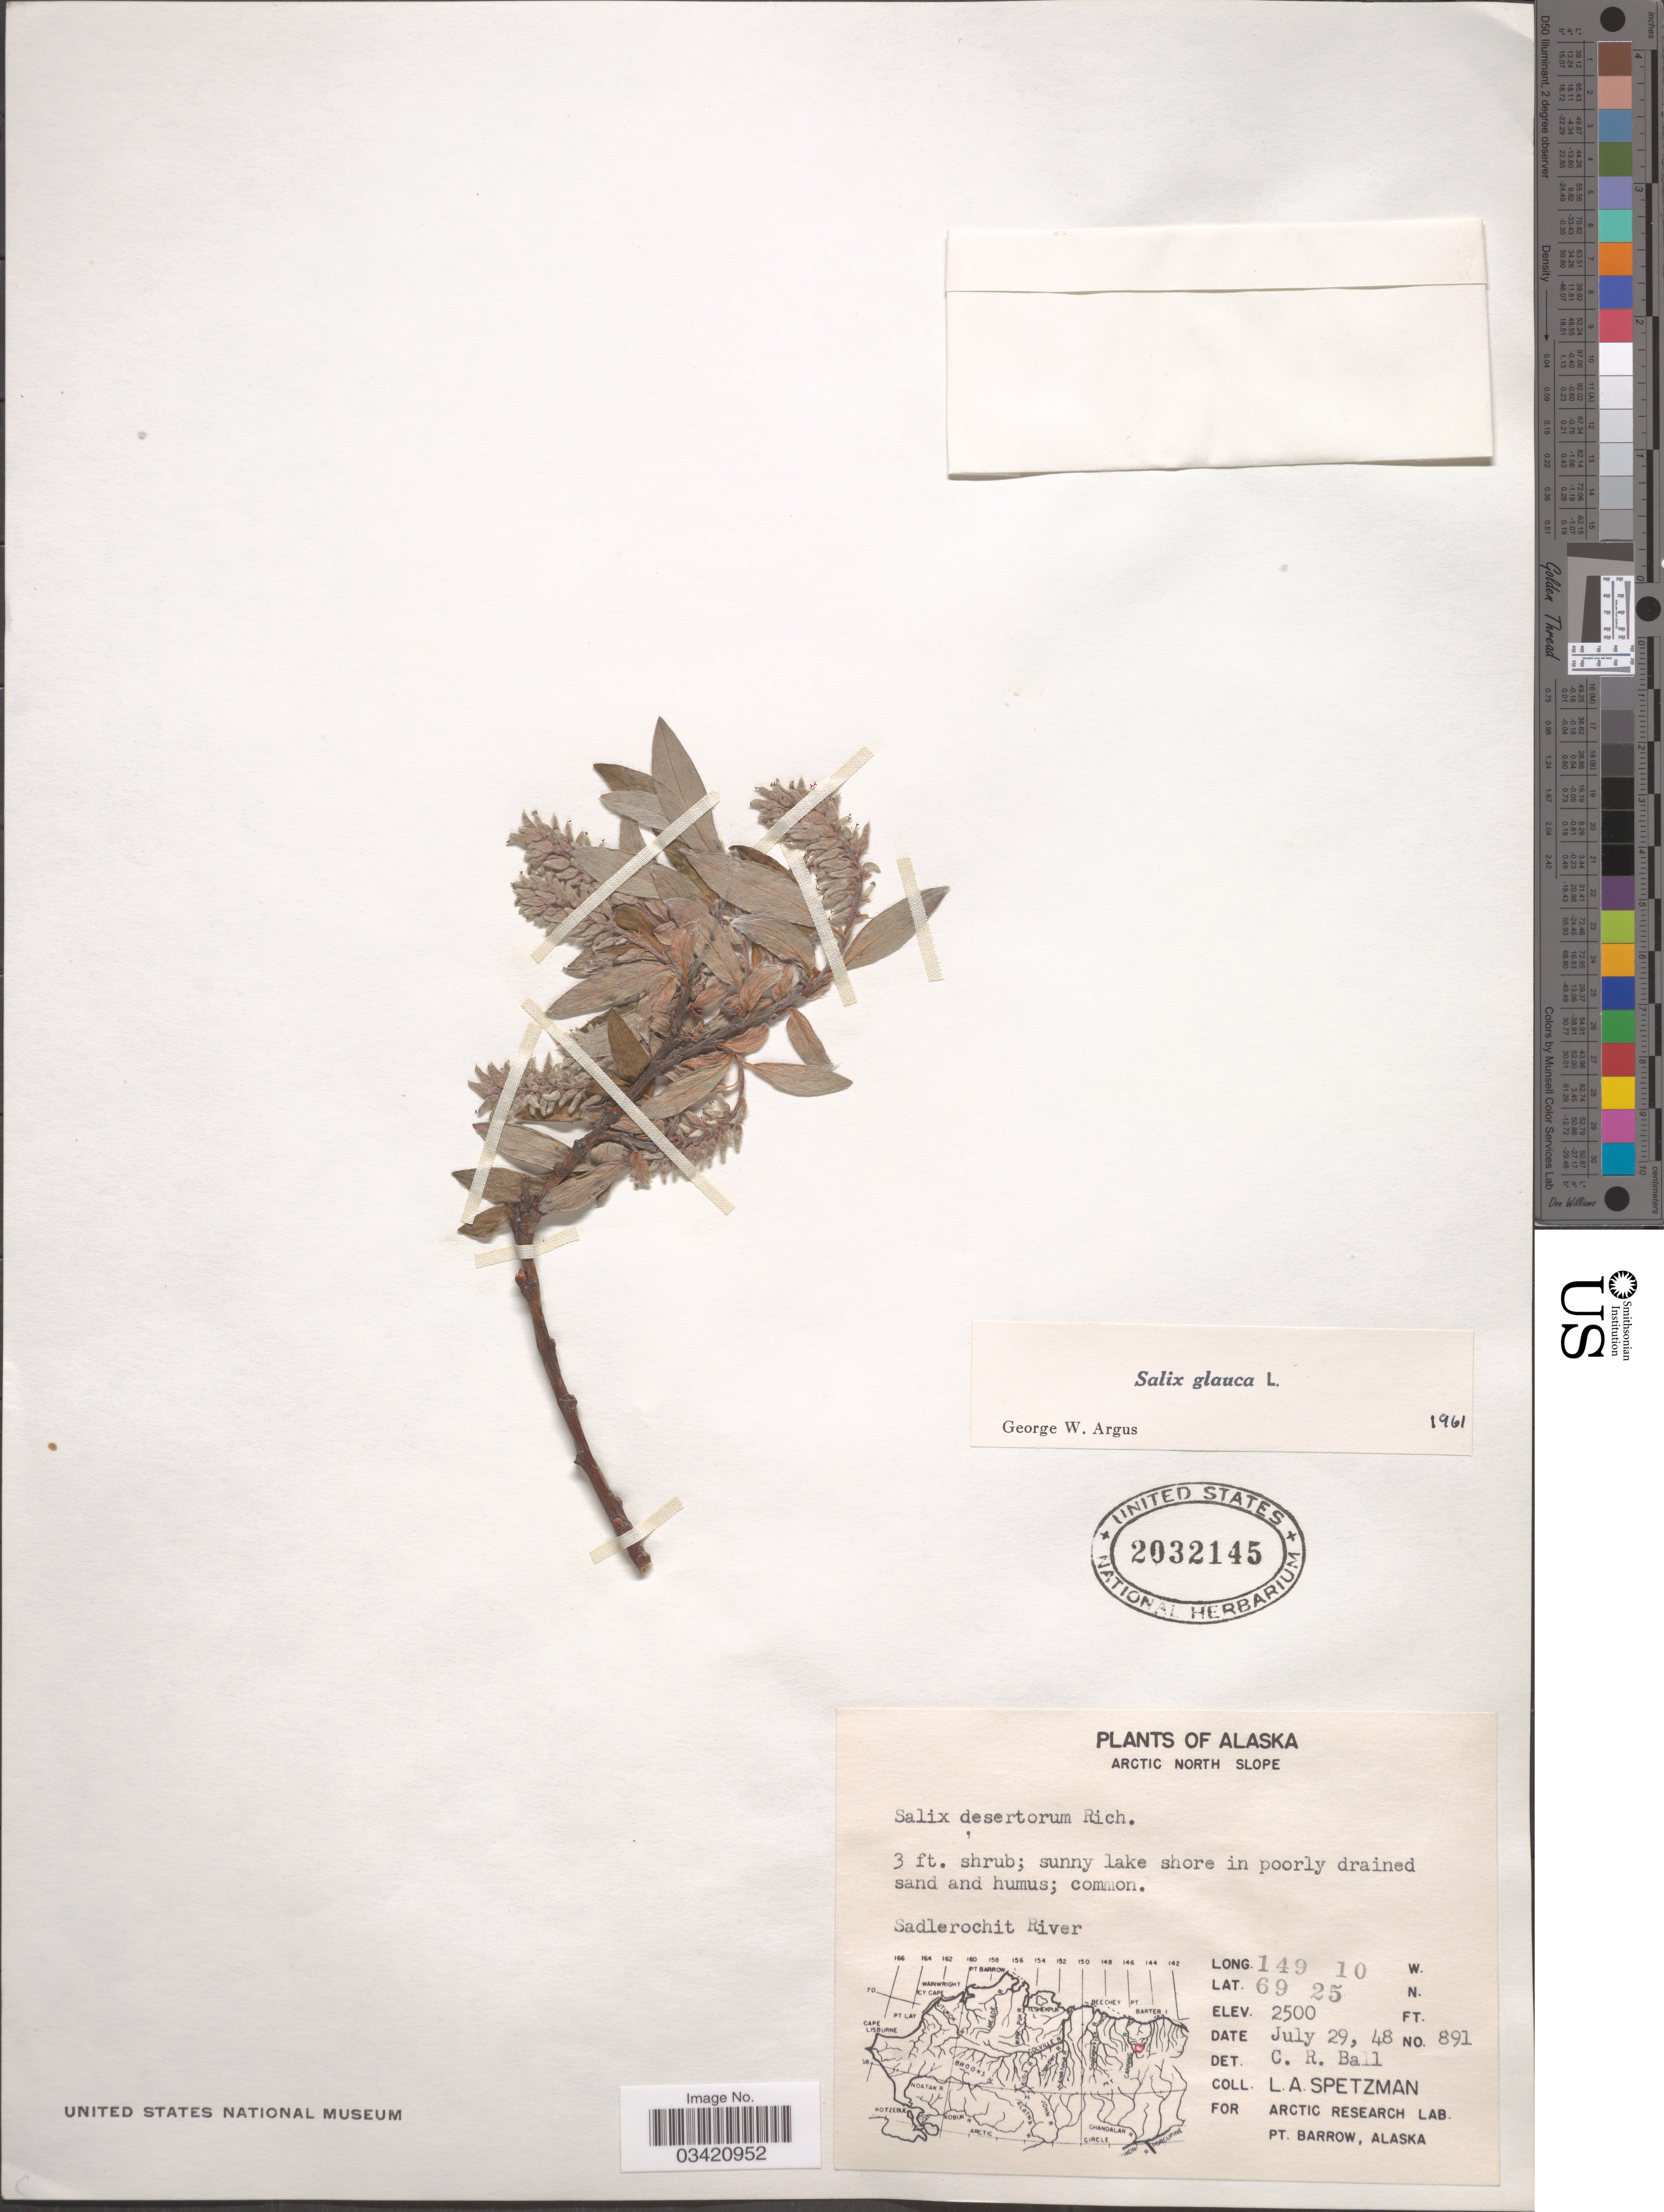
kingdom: Plantae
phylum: Tracheophyta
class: Magnoliopsida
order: Malpighiales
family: Salicaceae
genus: Salix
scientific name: Salix glauca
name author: L.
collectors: L. Spetzman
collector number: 891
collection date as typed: Transcribed d/m/y: 29/7/48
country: United States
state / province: Alaska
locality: Arctic North Slope. Sadlerochit River.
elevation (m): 762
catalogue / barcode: US 2032145